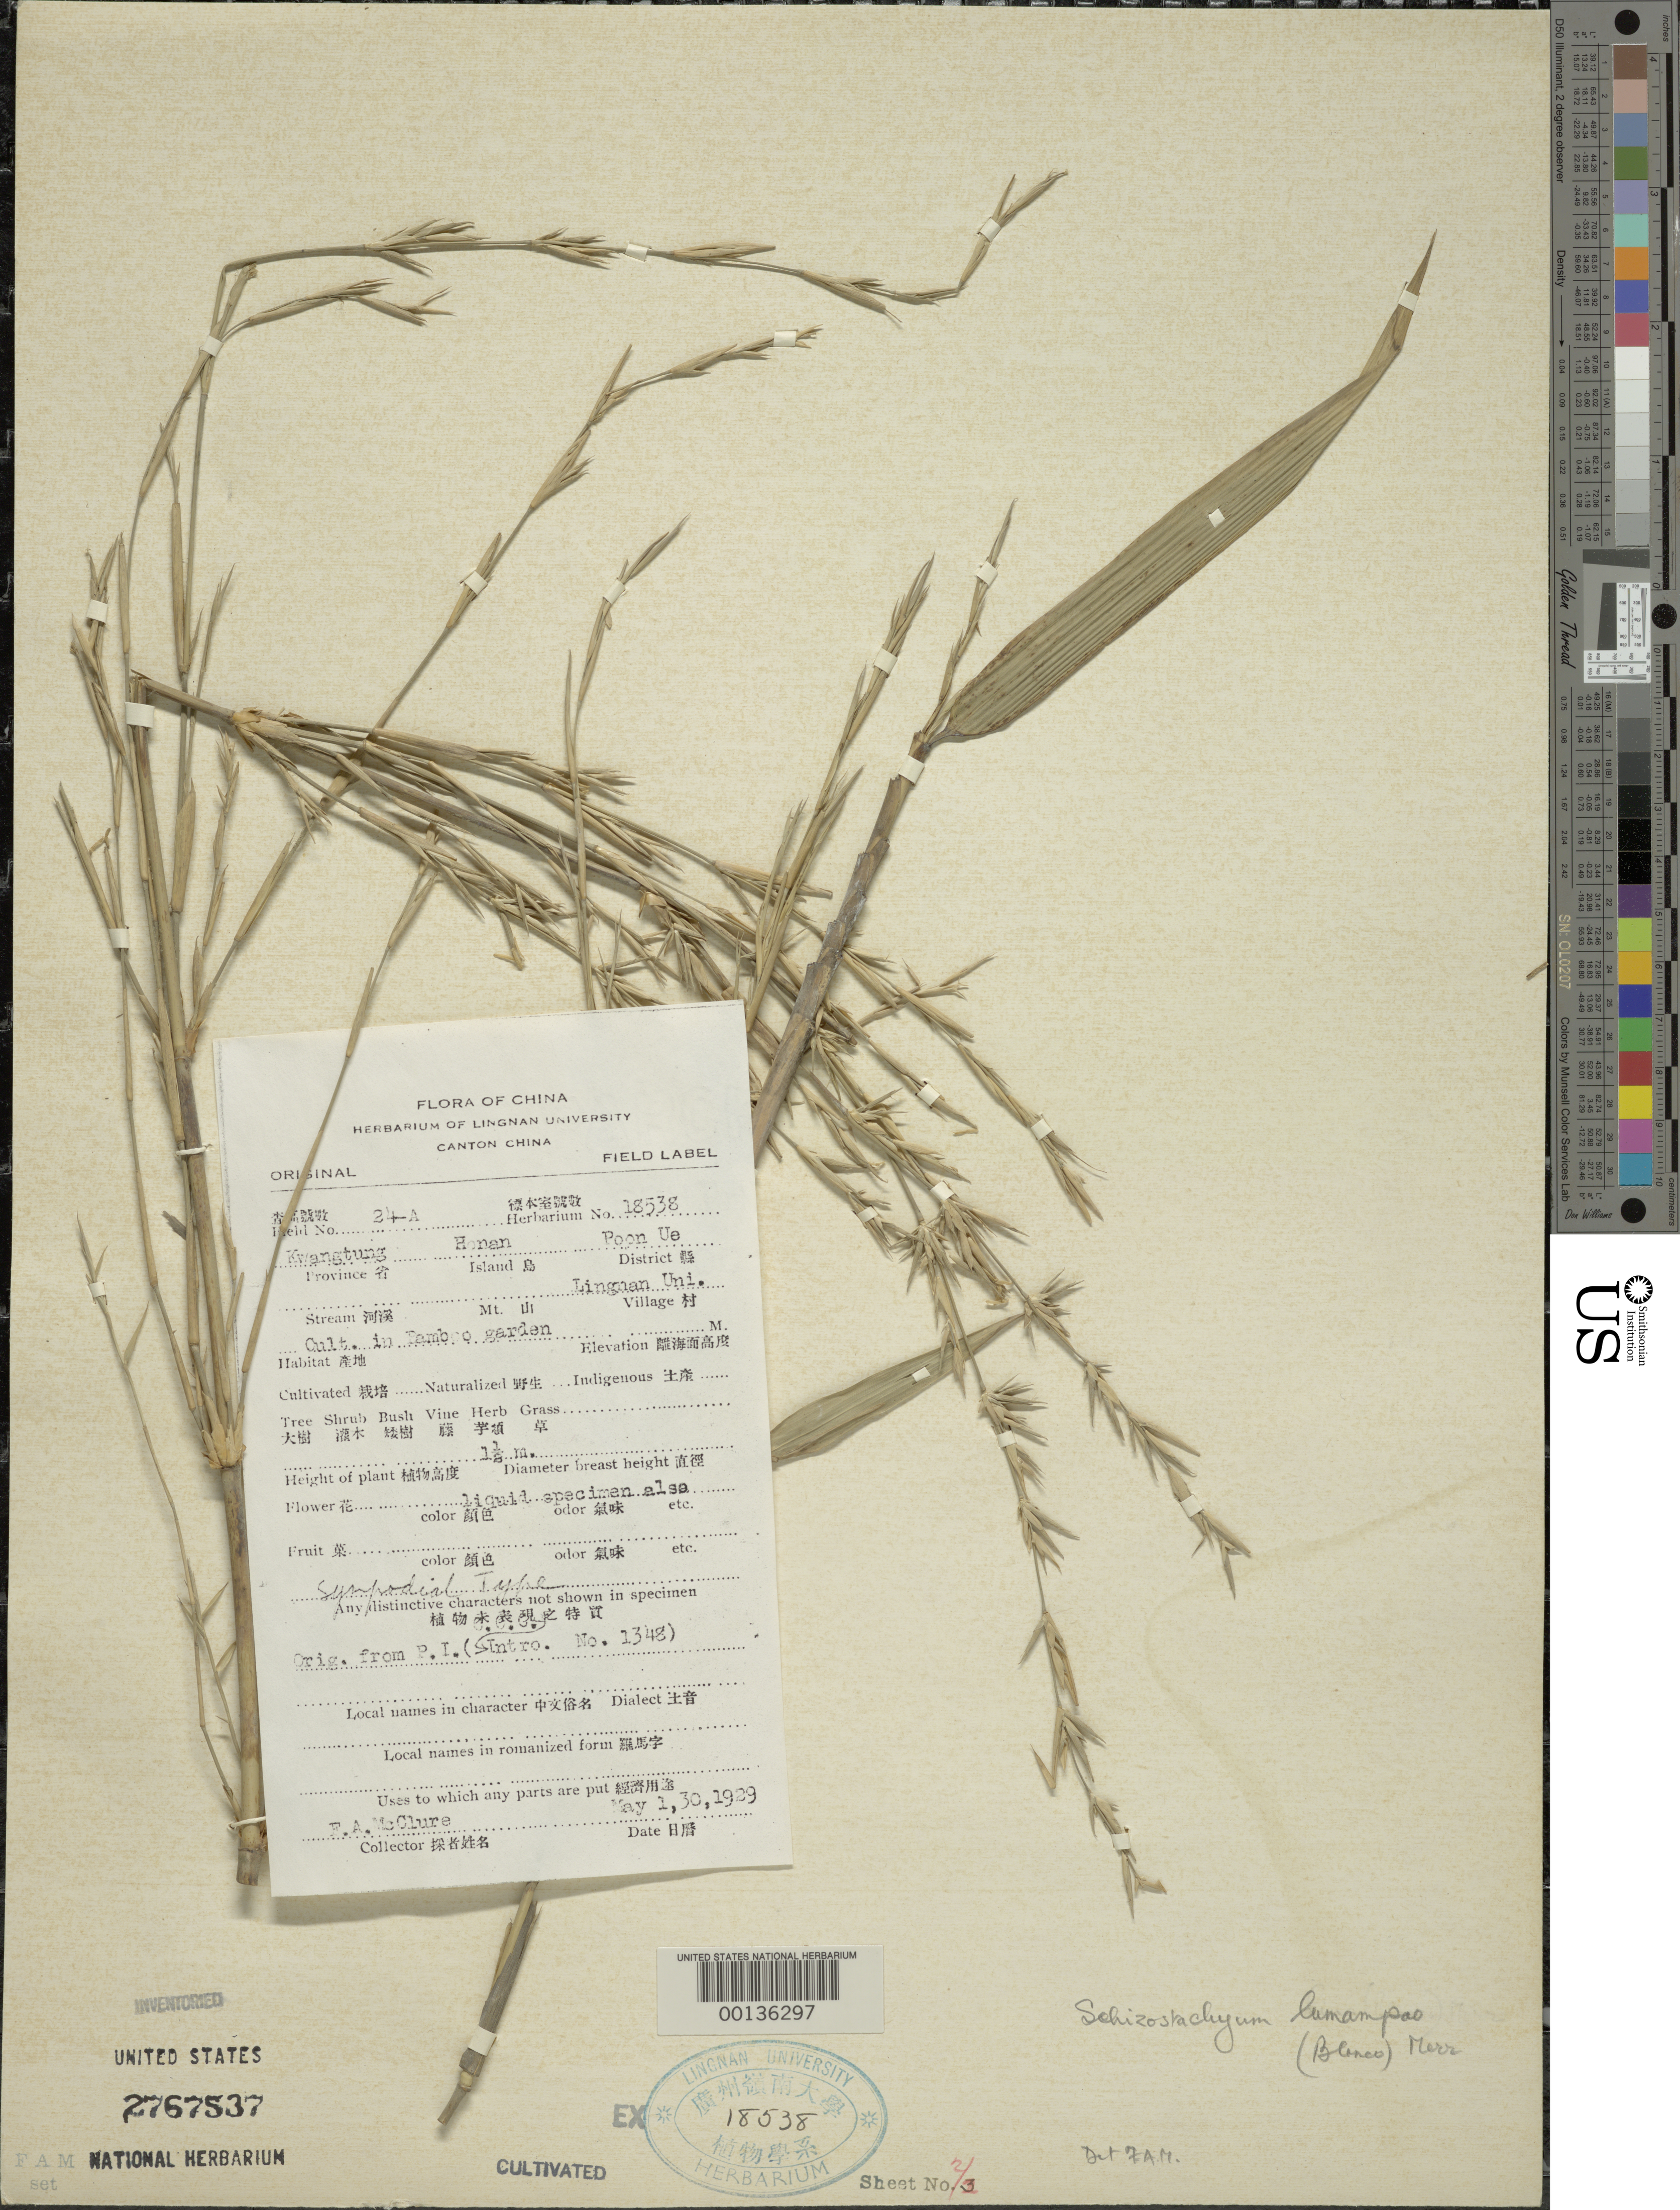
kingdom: Plantae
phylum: Tracheophyta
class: Liliopsida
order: Poales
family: Poaceae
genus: Schizostachyum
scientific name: Schizostachyum lumampao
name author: (Blanco) Merr.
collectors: F. A. McClure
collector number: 24 A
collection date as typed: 01 May 1929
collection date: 1929-05-01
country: China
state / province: Guangdong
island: Honan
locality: Honan, poon ye, bg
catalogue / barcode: US 2767537